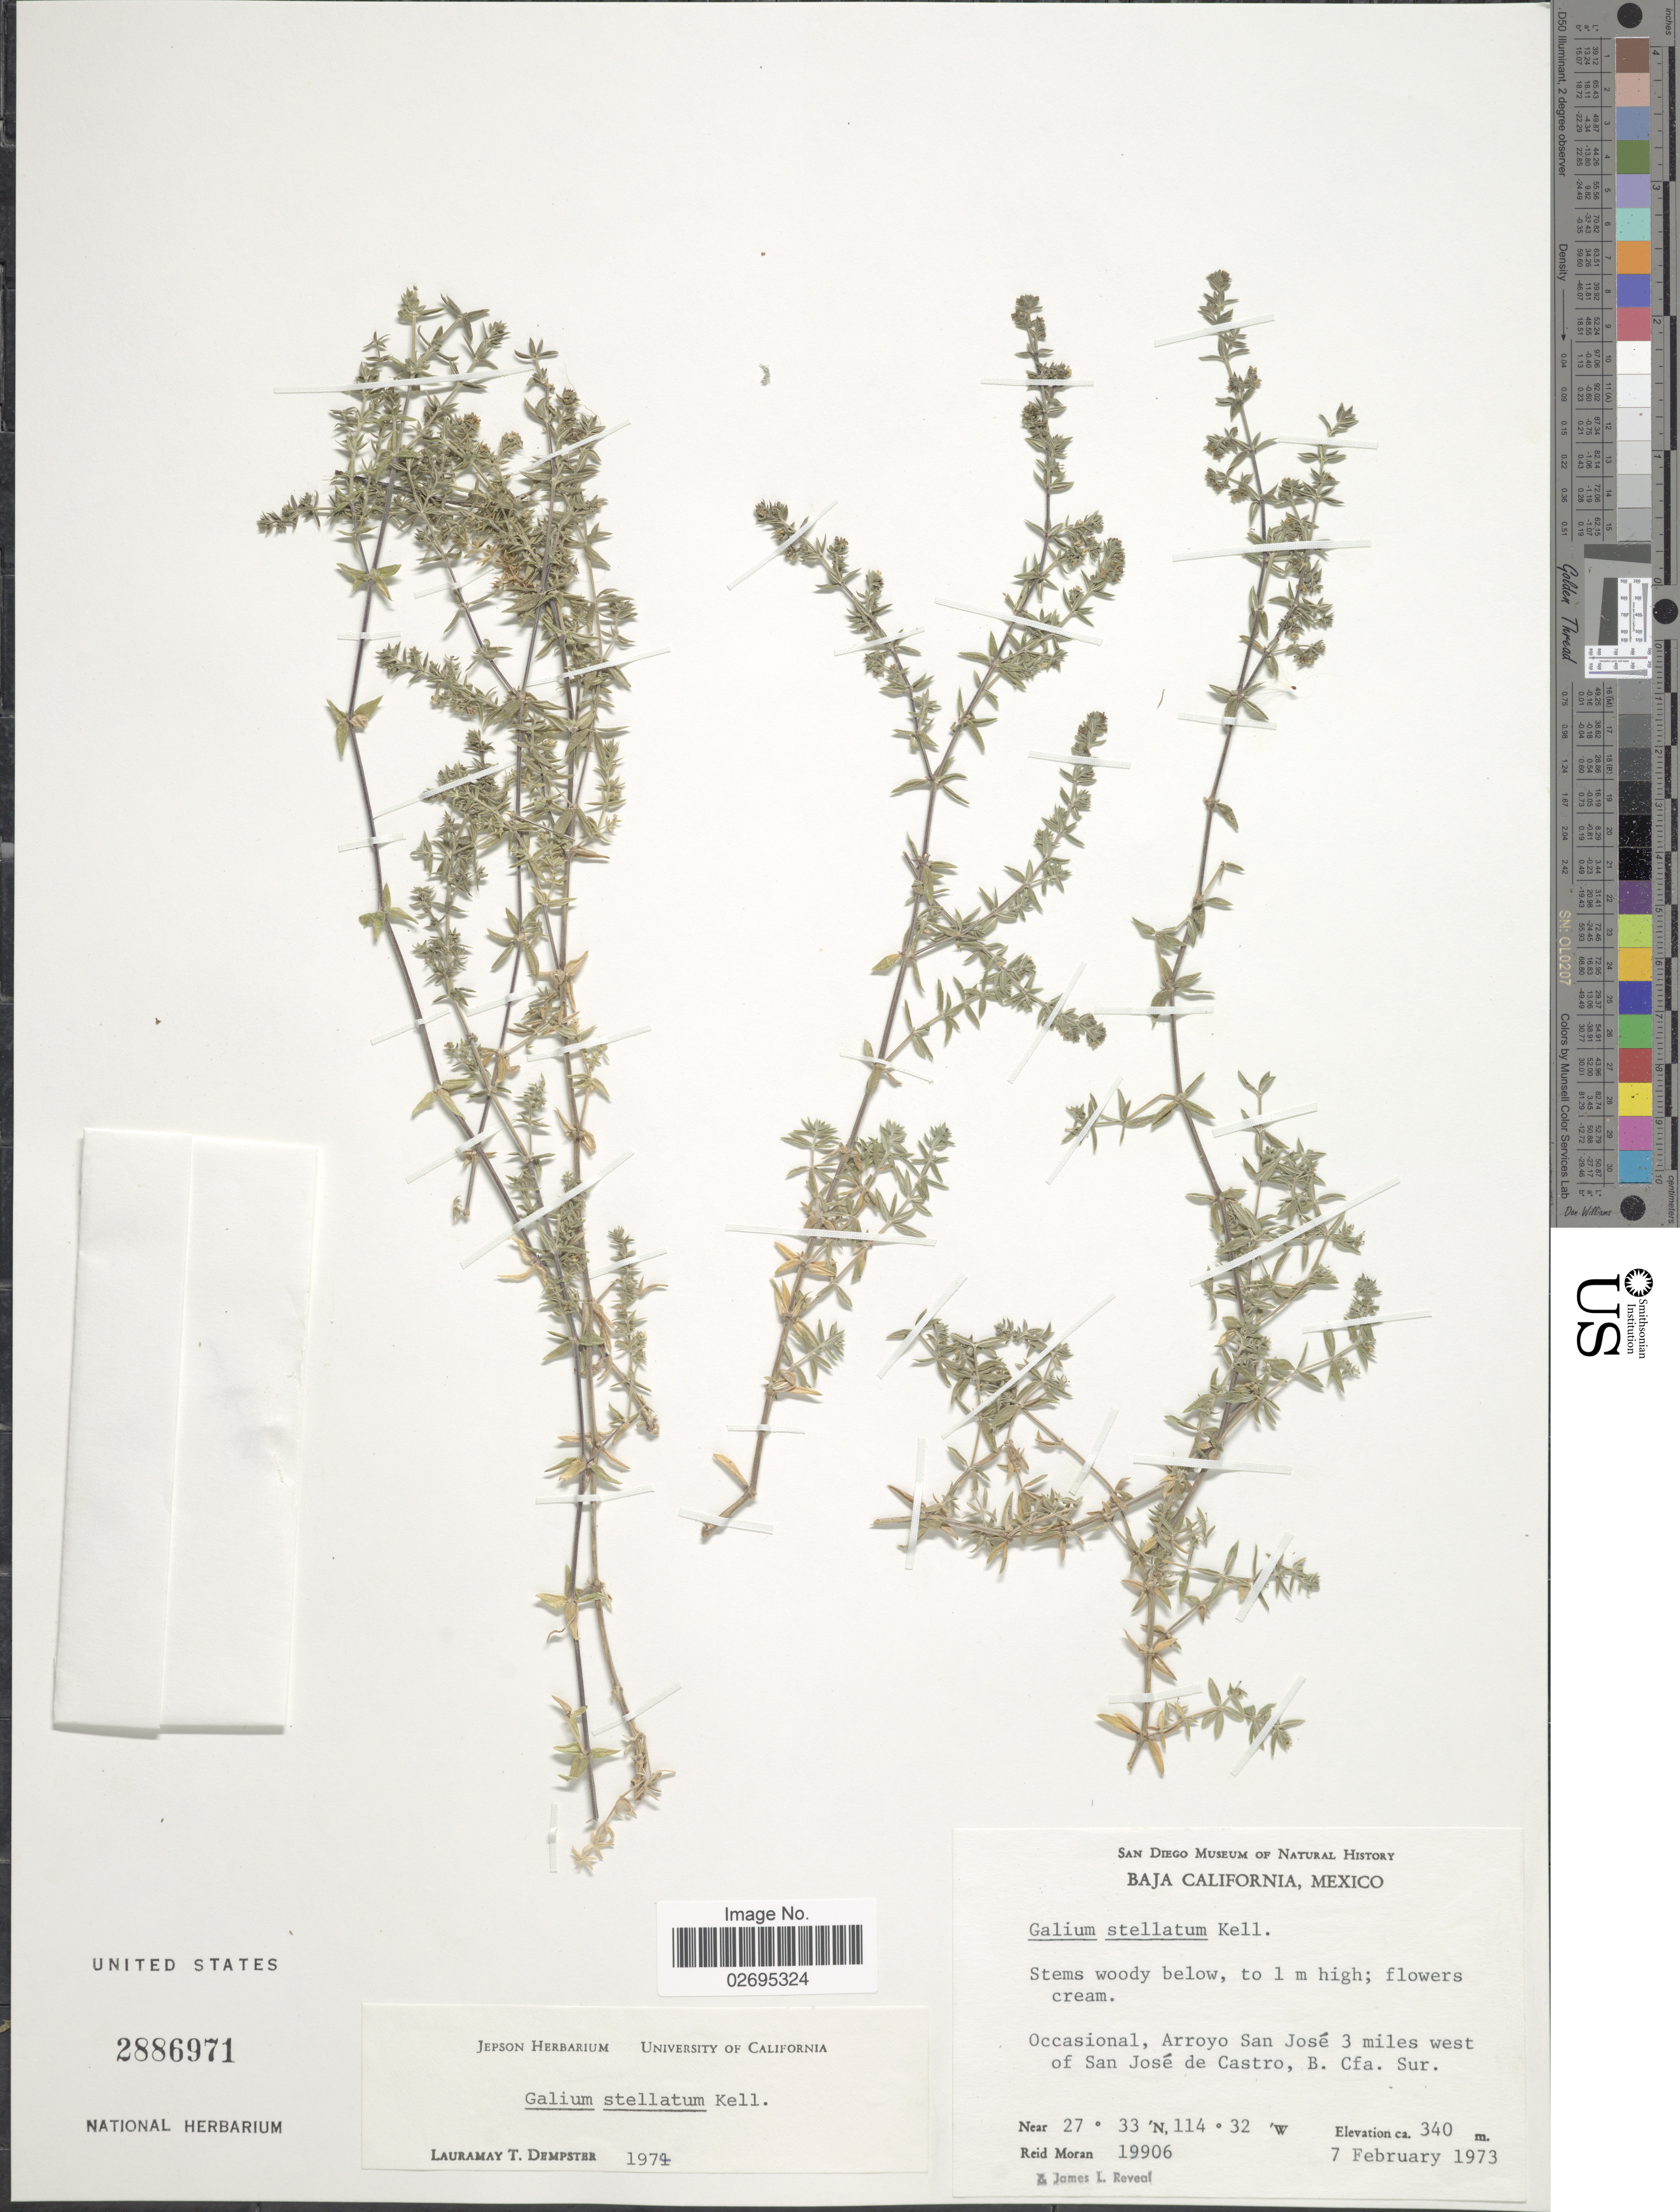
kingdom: Plantae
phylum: Tracheophyta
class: Magnoliopsida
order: Gentianales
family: Rubiaceae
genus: Galium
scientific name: Galium stellatum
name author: Kellogg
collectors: R. V. Moran & J. L. Reveal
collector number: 19906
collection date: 1973-02-07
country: Mexico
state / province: Baja California Sur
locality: Occasional, Arroyo San Jose 3 miles west of San Jose de Castro, B. Cfa. Sur.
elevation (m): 340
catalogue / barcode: US 2886971